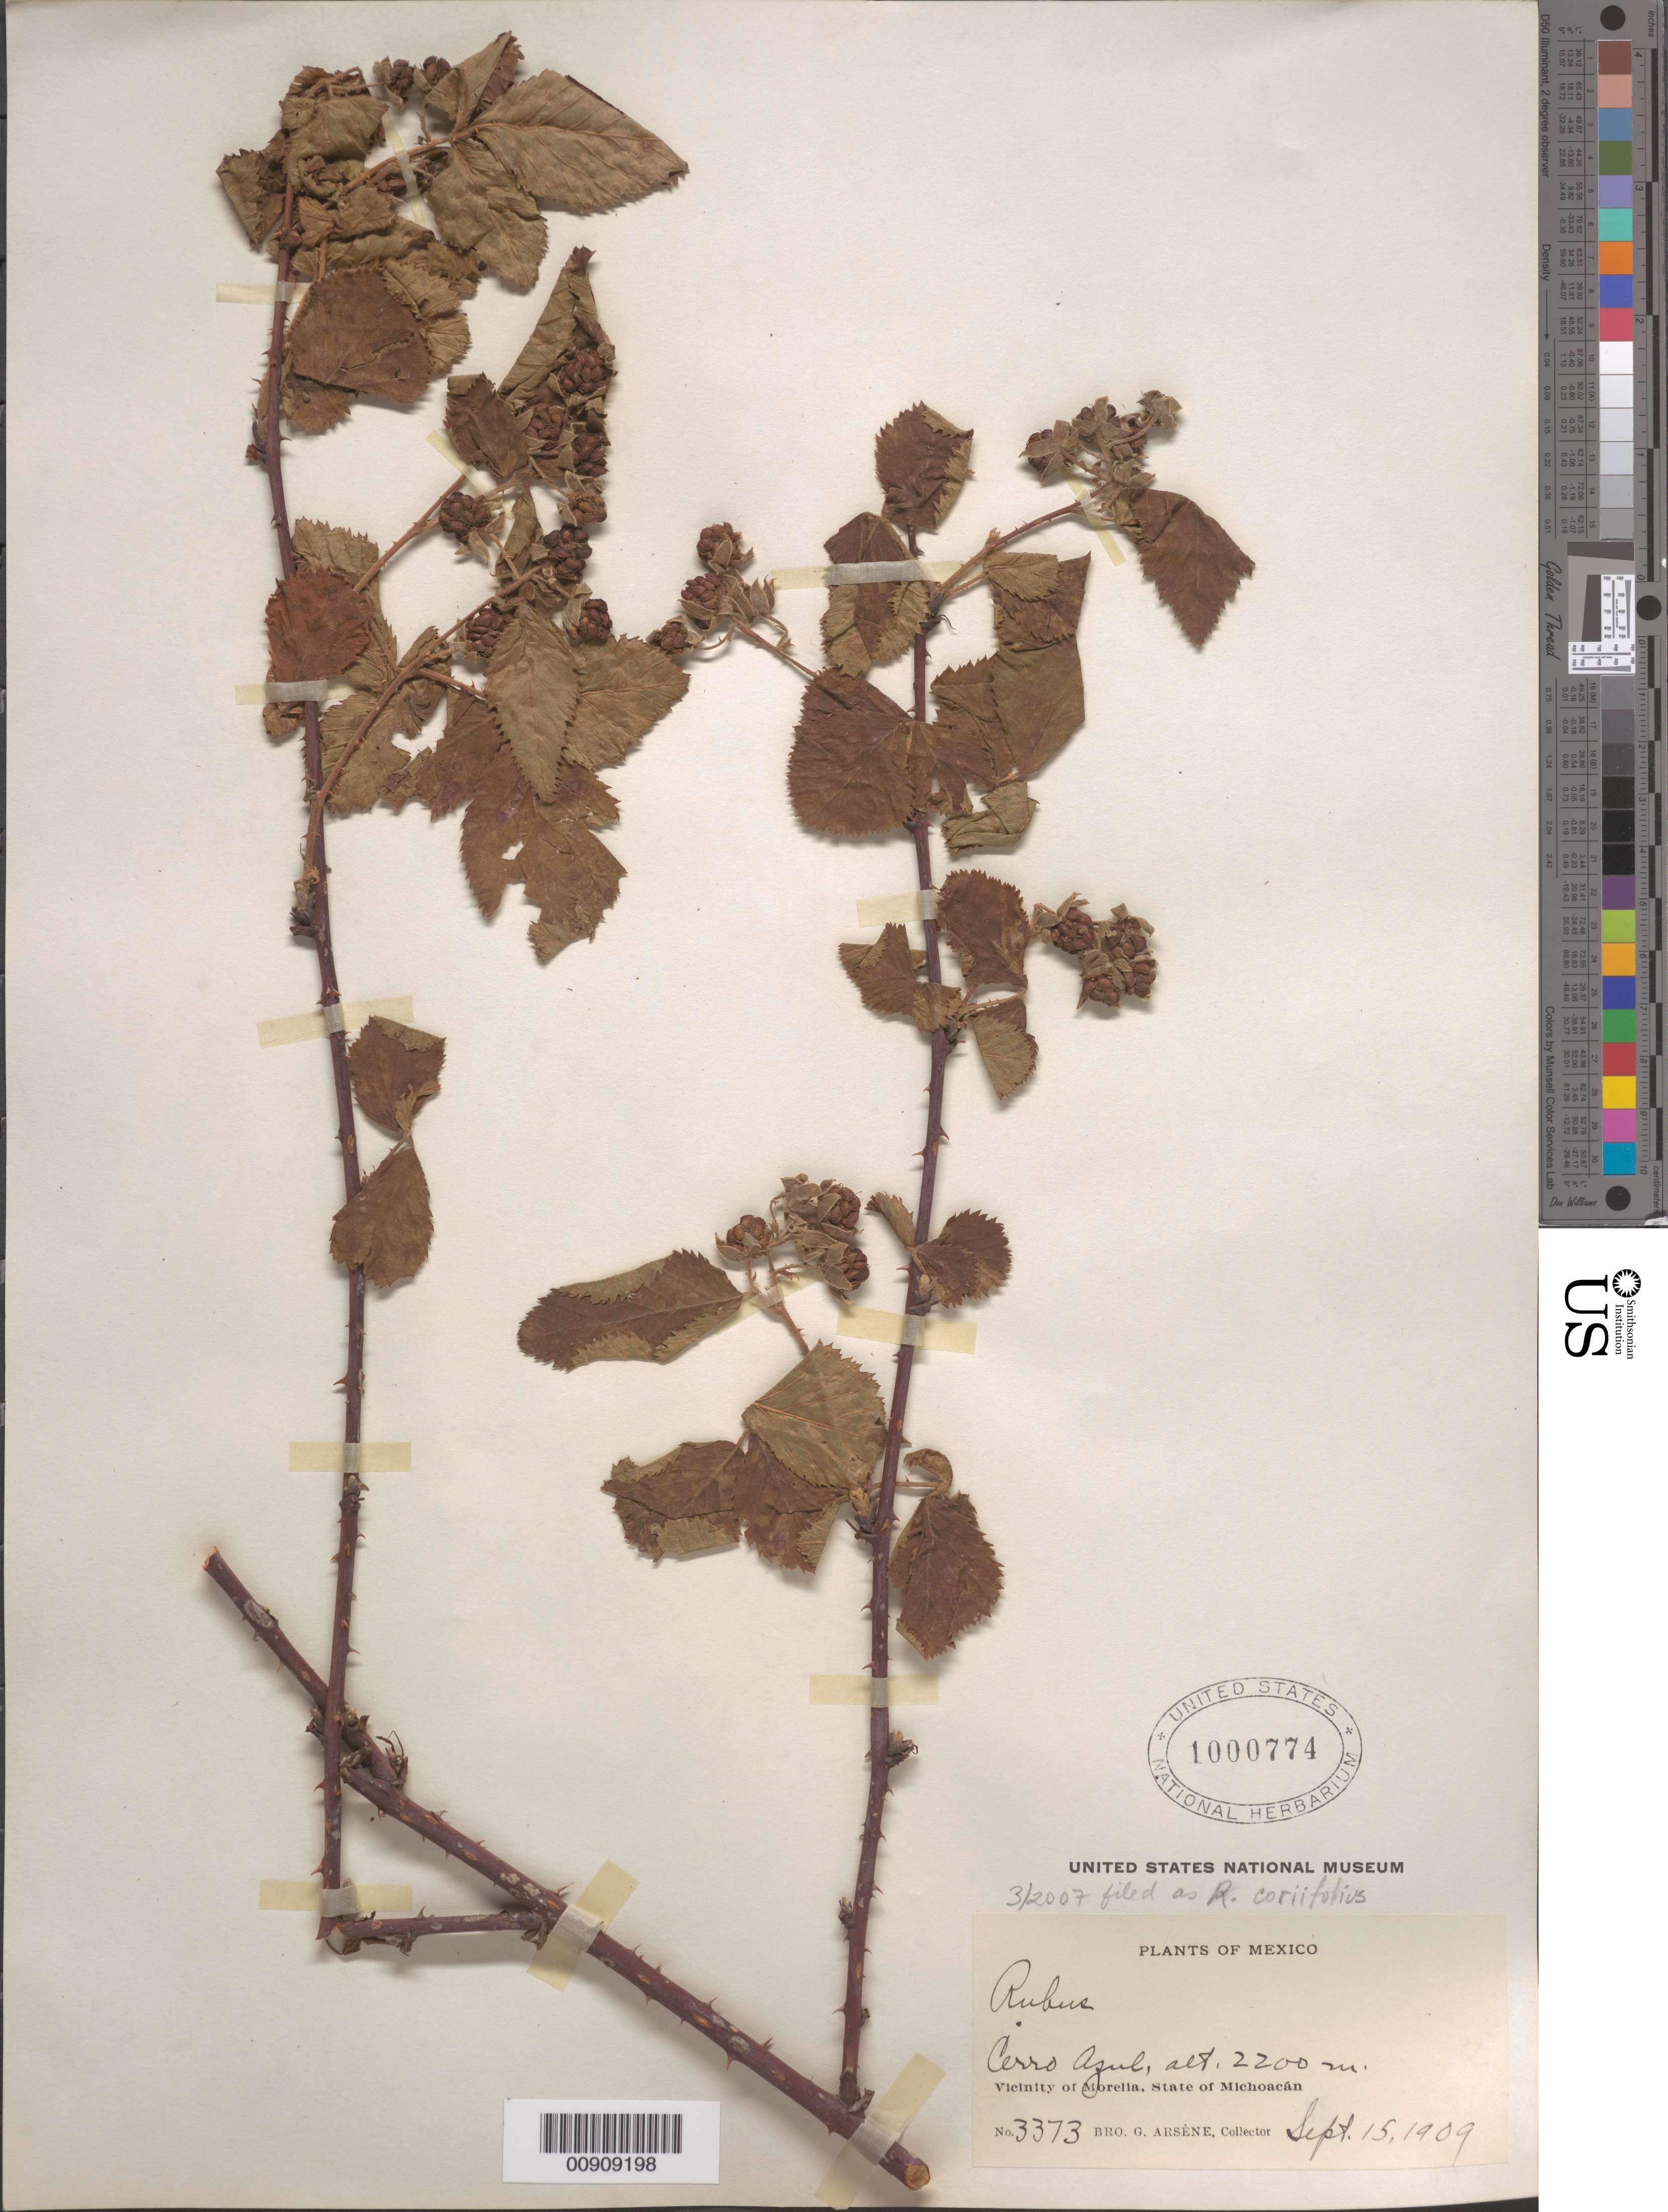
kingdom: Plantae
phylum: Tracheophyta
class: Magnoliopsida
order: Rosales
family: Rosaceae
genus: Rubus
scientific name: Rubus coriifolius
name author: Liebm.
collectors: Bro. G. Arsène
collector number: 3373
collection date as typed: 15 Sep 1909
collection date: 1909-09-15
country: Mexico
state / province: Michoacán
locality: Cerro Azul. Vicinity of Morelia, State of Michoacán.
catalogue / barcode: US 1000774